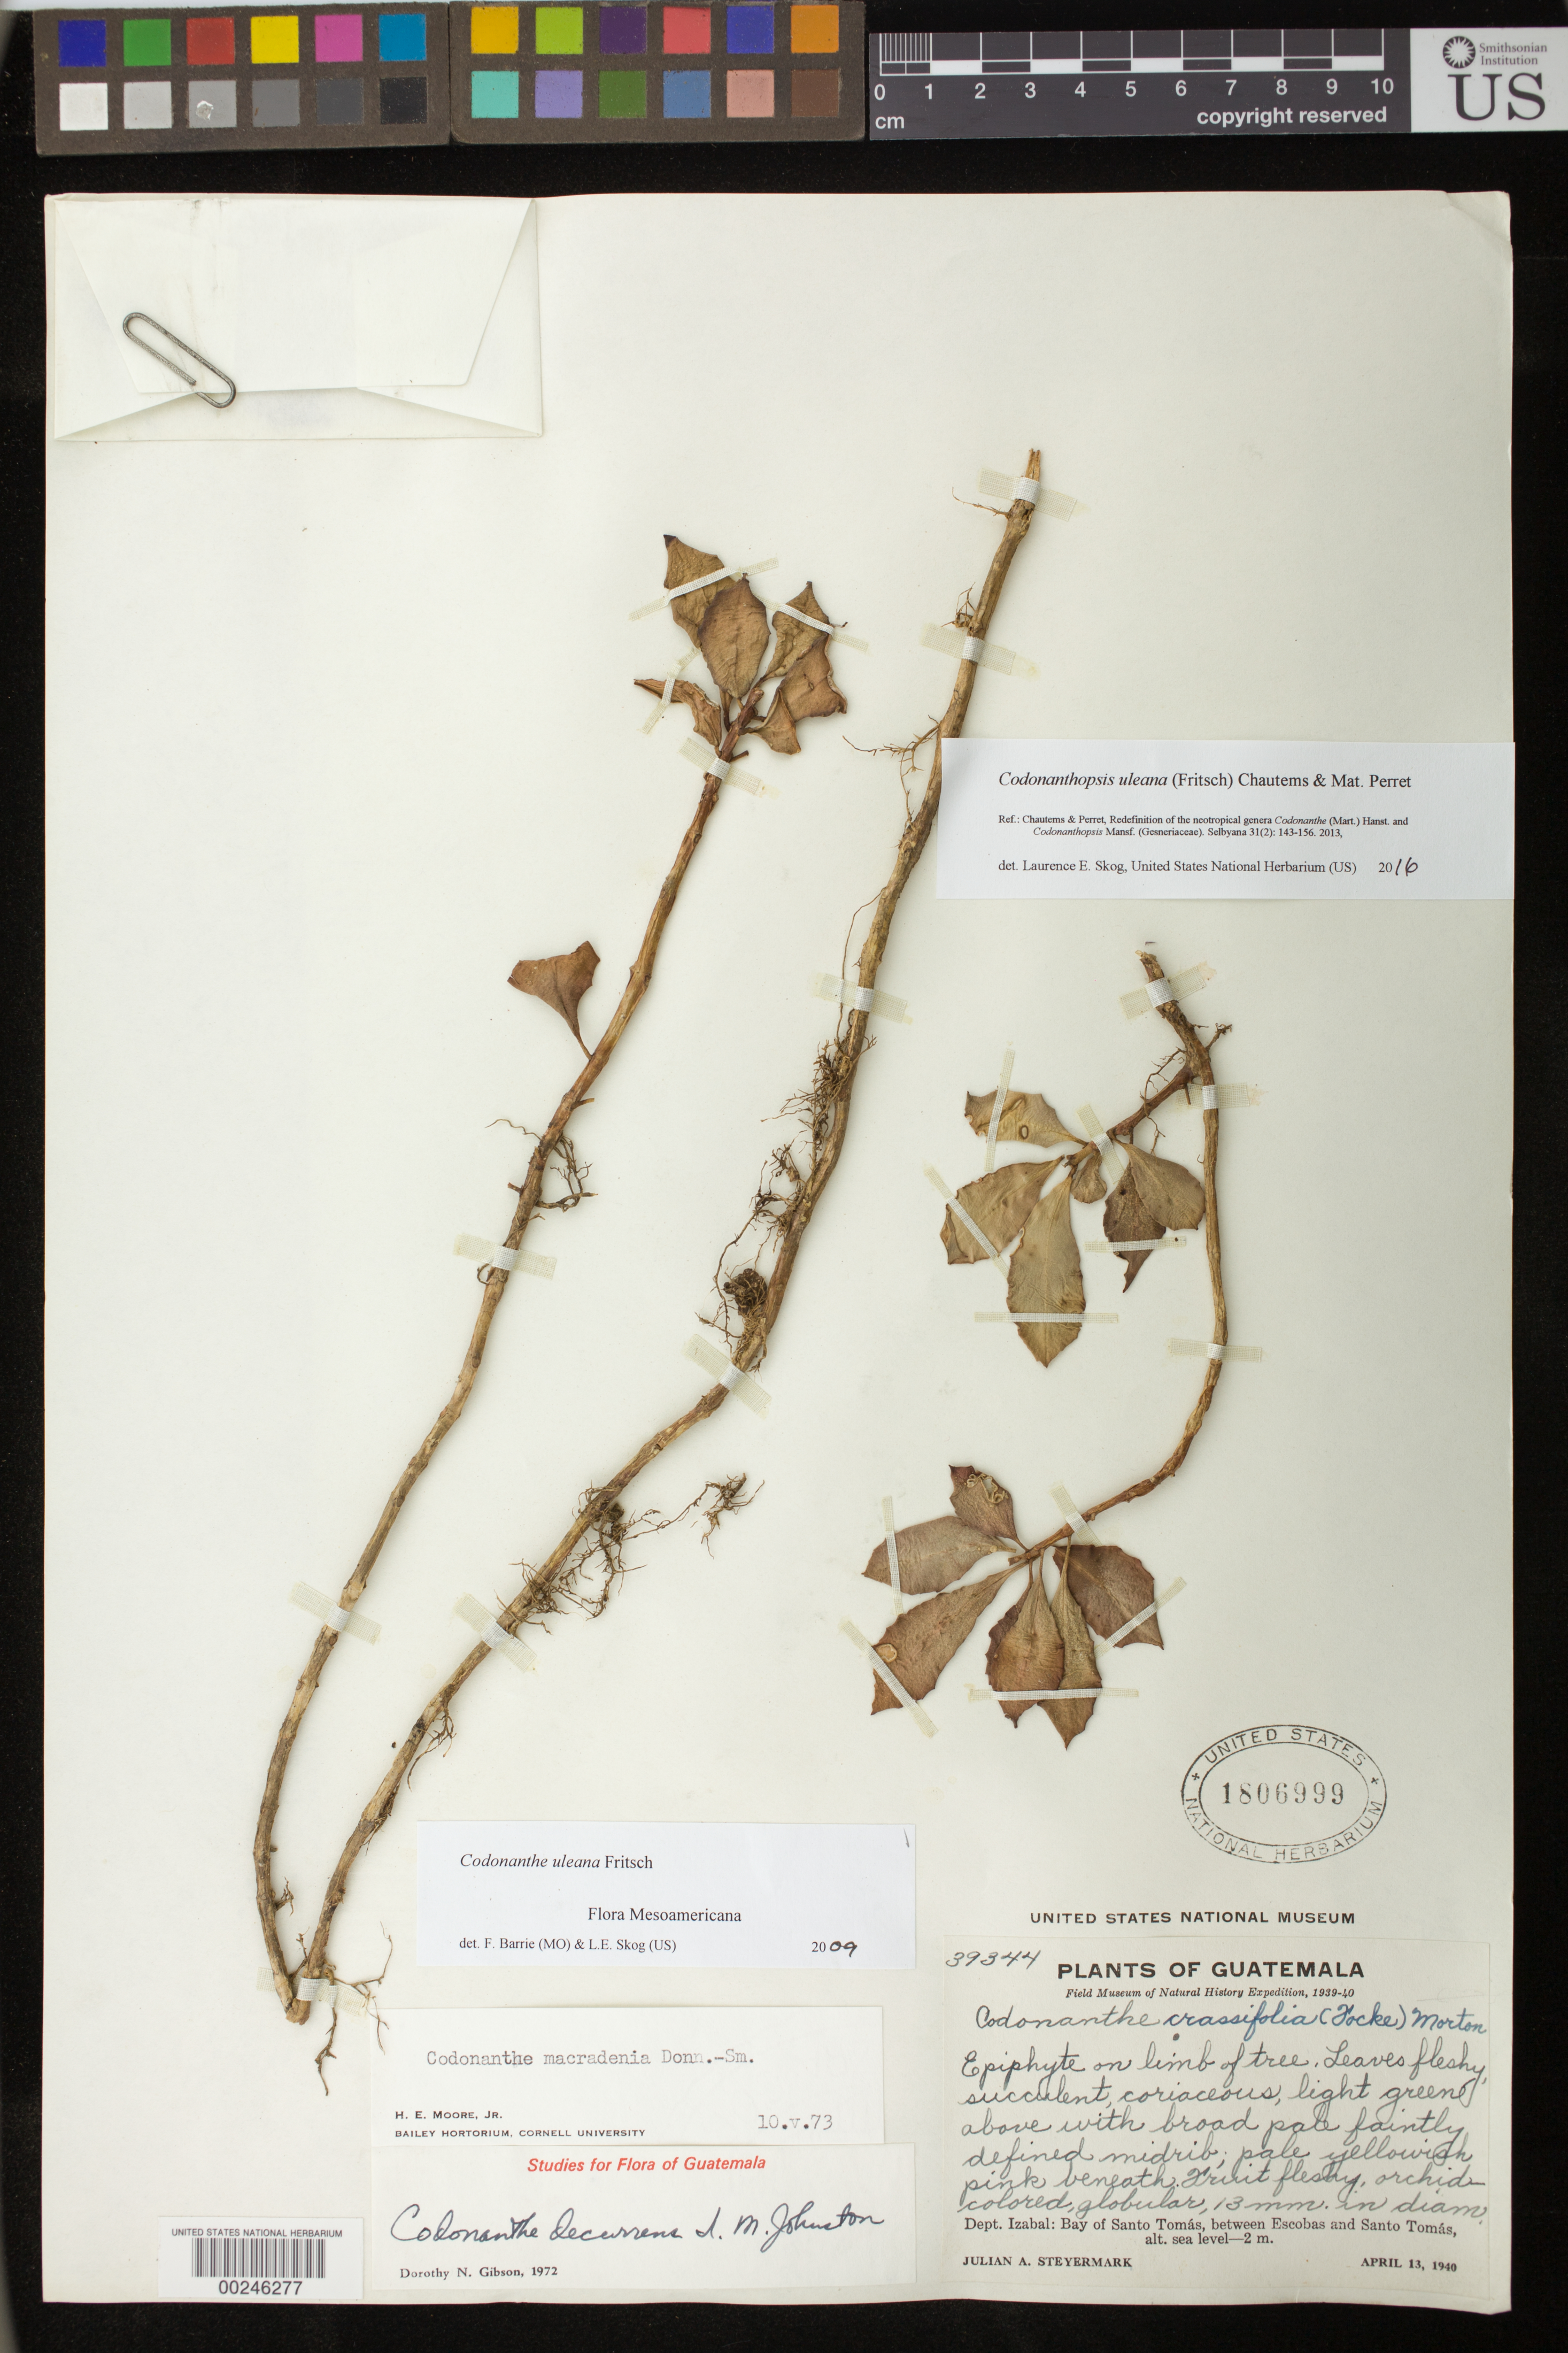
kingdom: Plantae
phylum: Tracheophyta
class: Magnoliopsida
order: Lamiales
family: Gesneriaceae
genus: Codonanthopsis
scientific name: Codonanthopsis uleana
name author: (Fritsch) Chautems & Mat.Perret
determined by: Skog, Laurence E.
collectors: J. Steyermark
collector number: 39344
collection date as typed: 13 Apr 1940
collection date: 1940-04-13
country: Guatemala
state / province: Izabal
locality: Bay of Santo Tomas, between Escobas and Santo Tomas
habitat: Epiphyte on limb of tree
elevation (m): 0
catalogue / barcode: US 1806999